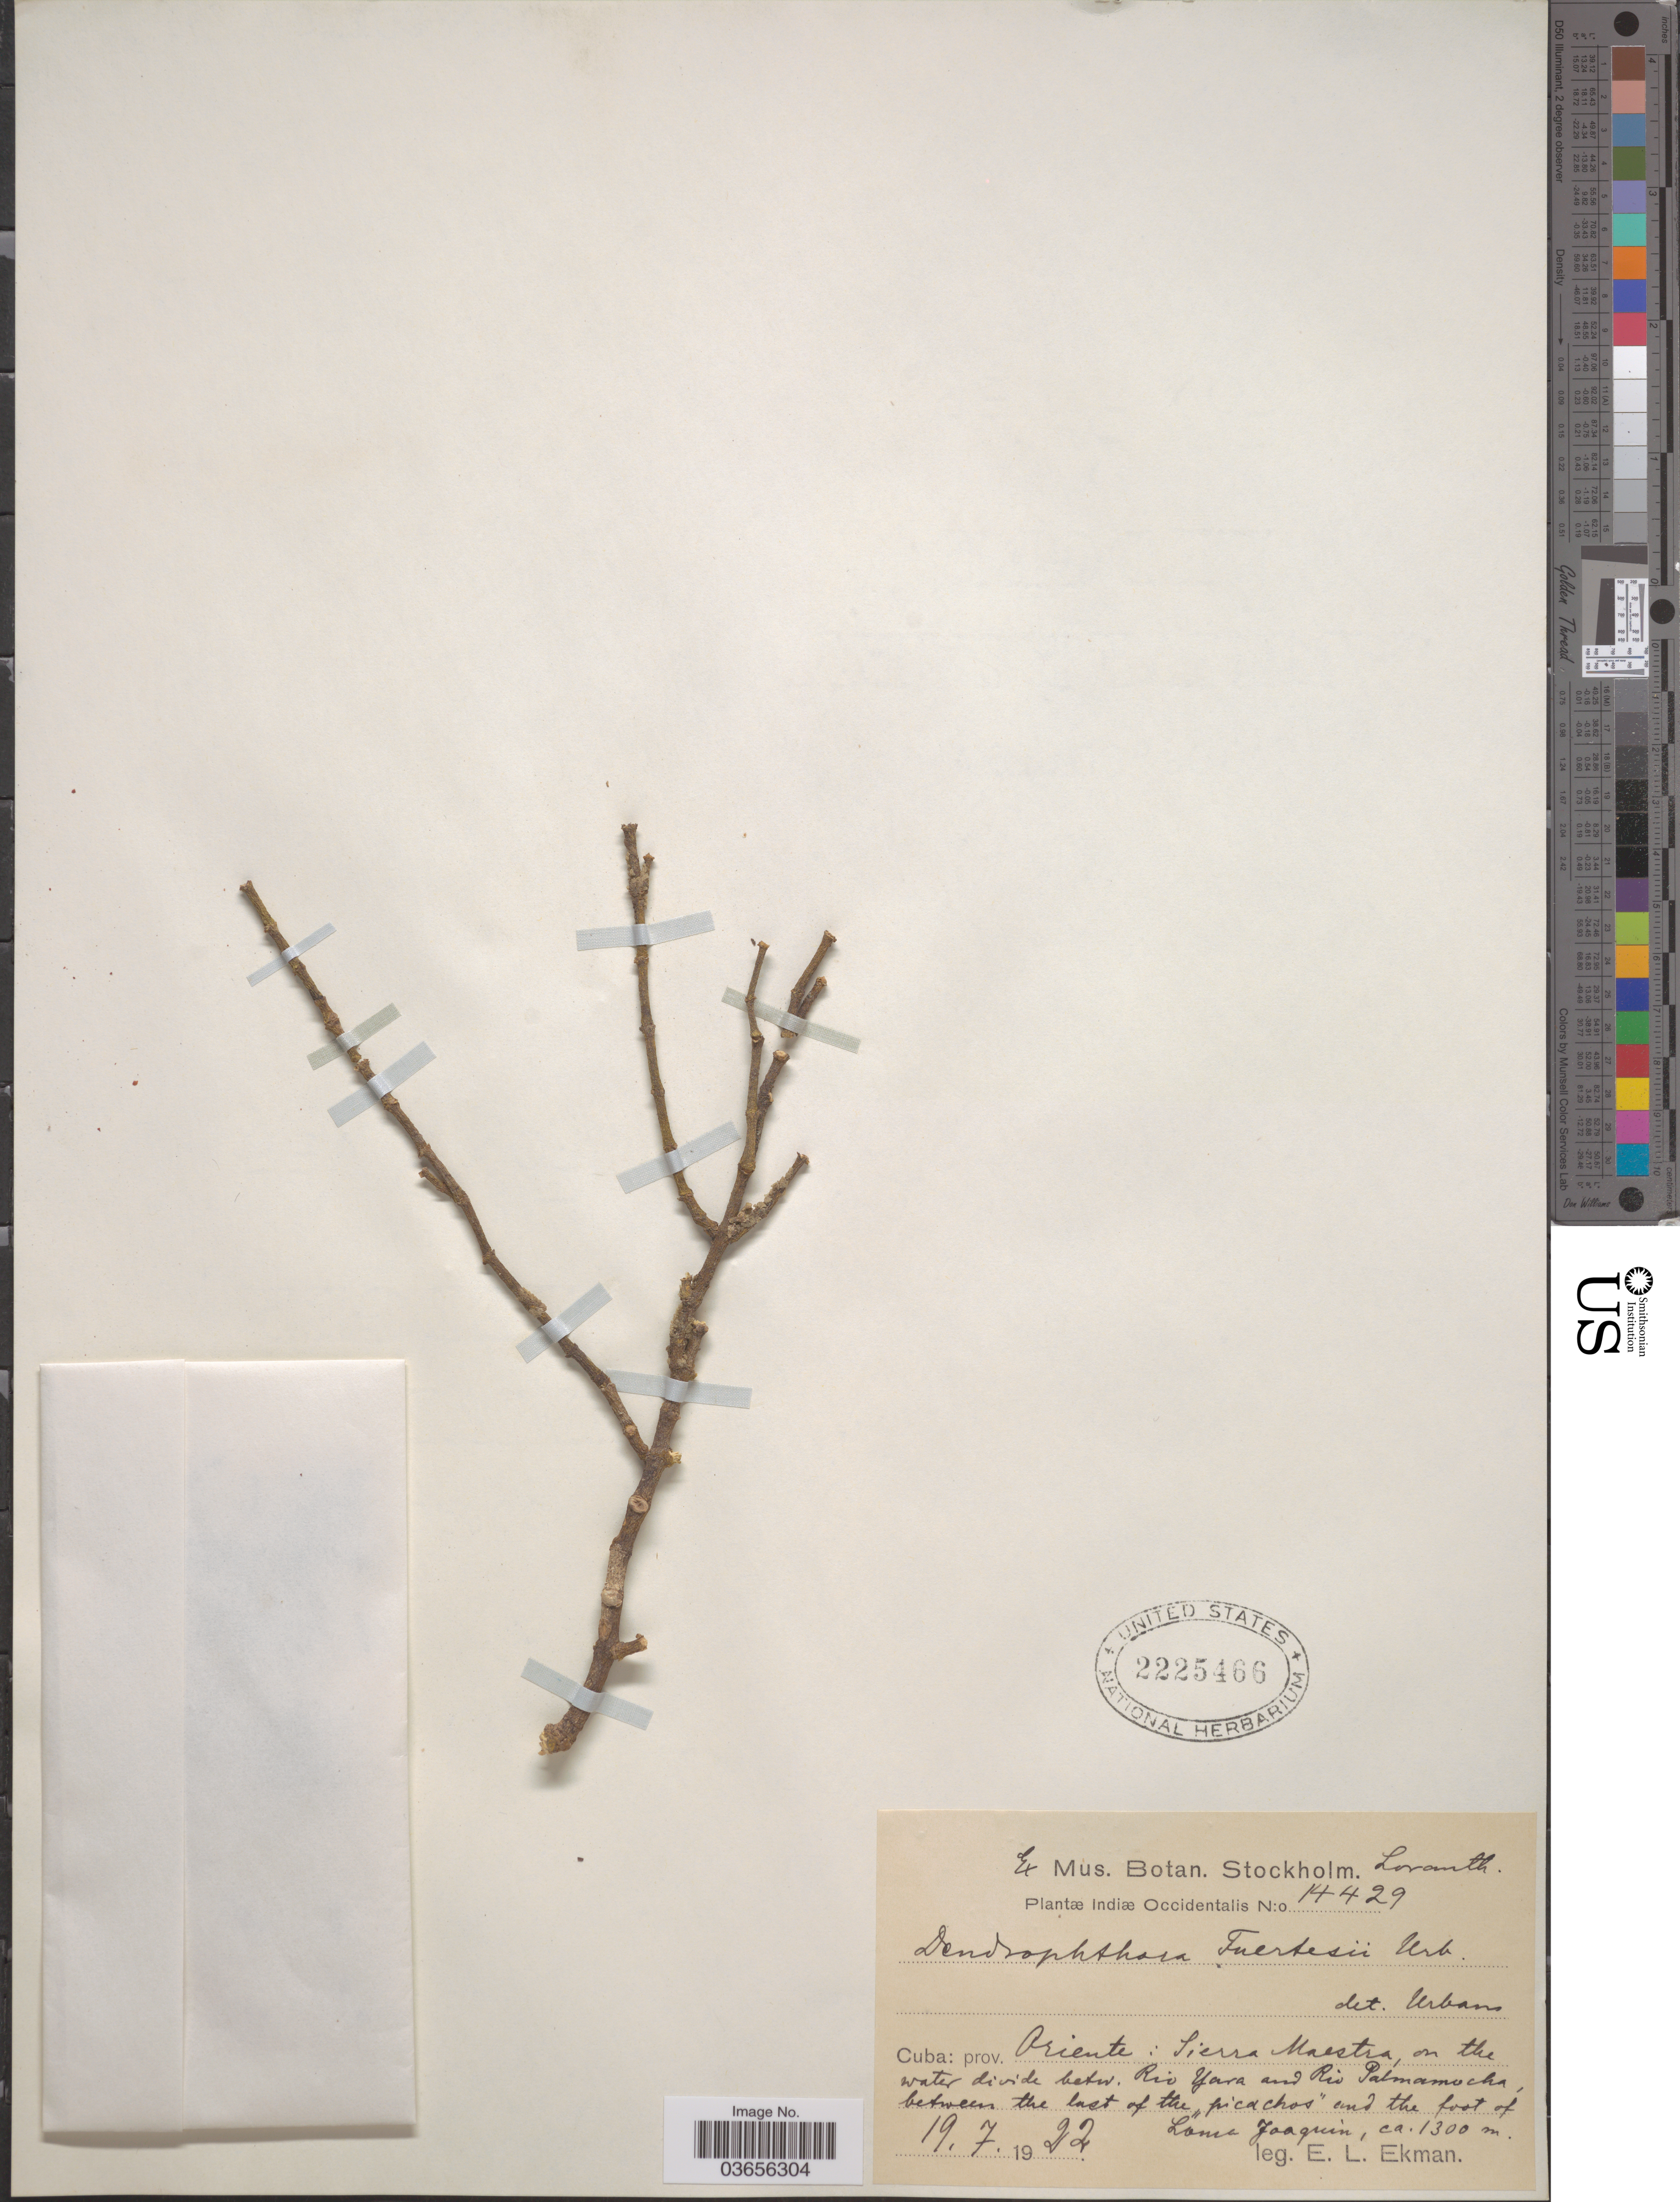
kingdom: Plantae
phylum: Tracheophyta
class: Magnoliopsida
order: Santalales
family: Viscaceae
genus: Dendrophthora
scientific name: Dendrophthora fuertesii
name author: Urb.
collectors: E. L. Ekman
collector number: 14429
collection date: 1922-07-19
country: Cuba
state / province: Oriente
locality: Sierra Maestra, on the water divide betw. Rio Yara and Rio Patmamocha, between the last of the "Picachos" and the foot of Loma Joaquin.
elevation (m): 1300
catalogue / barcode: US 2225466